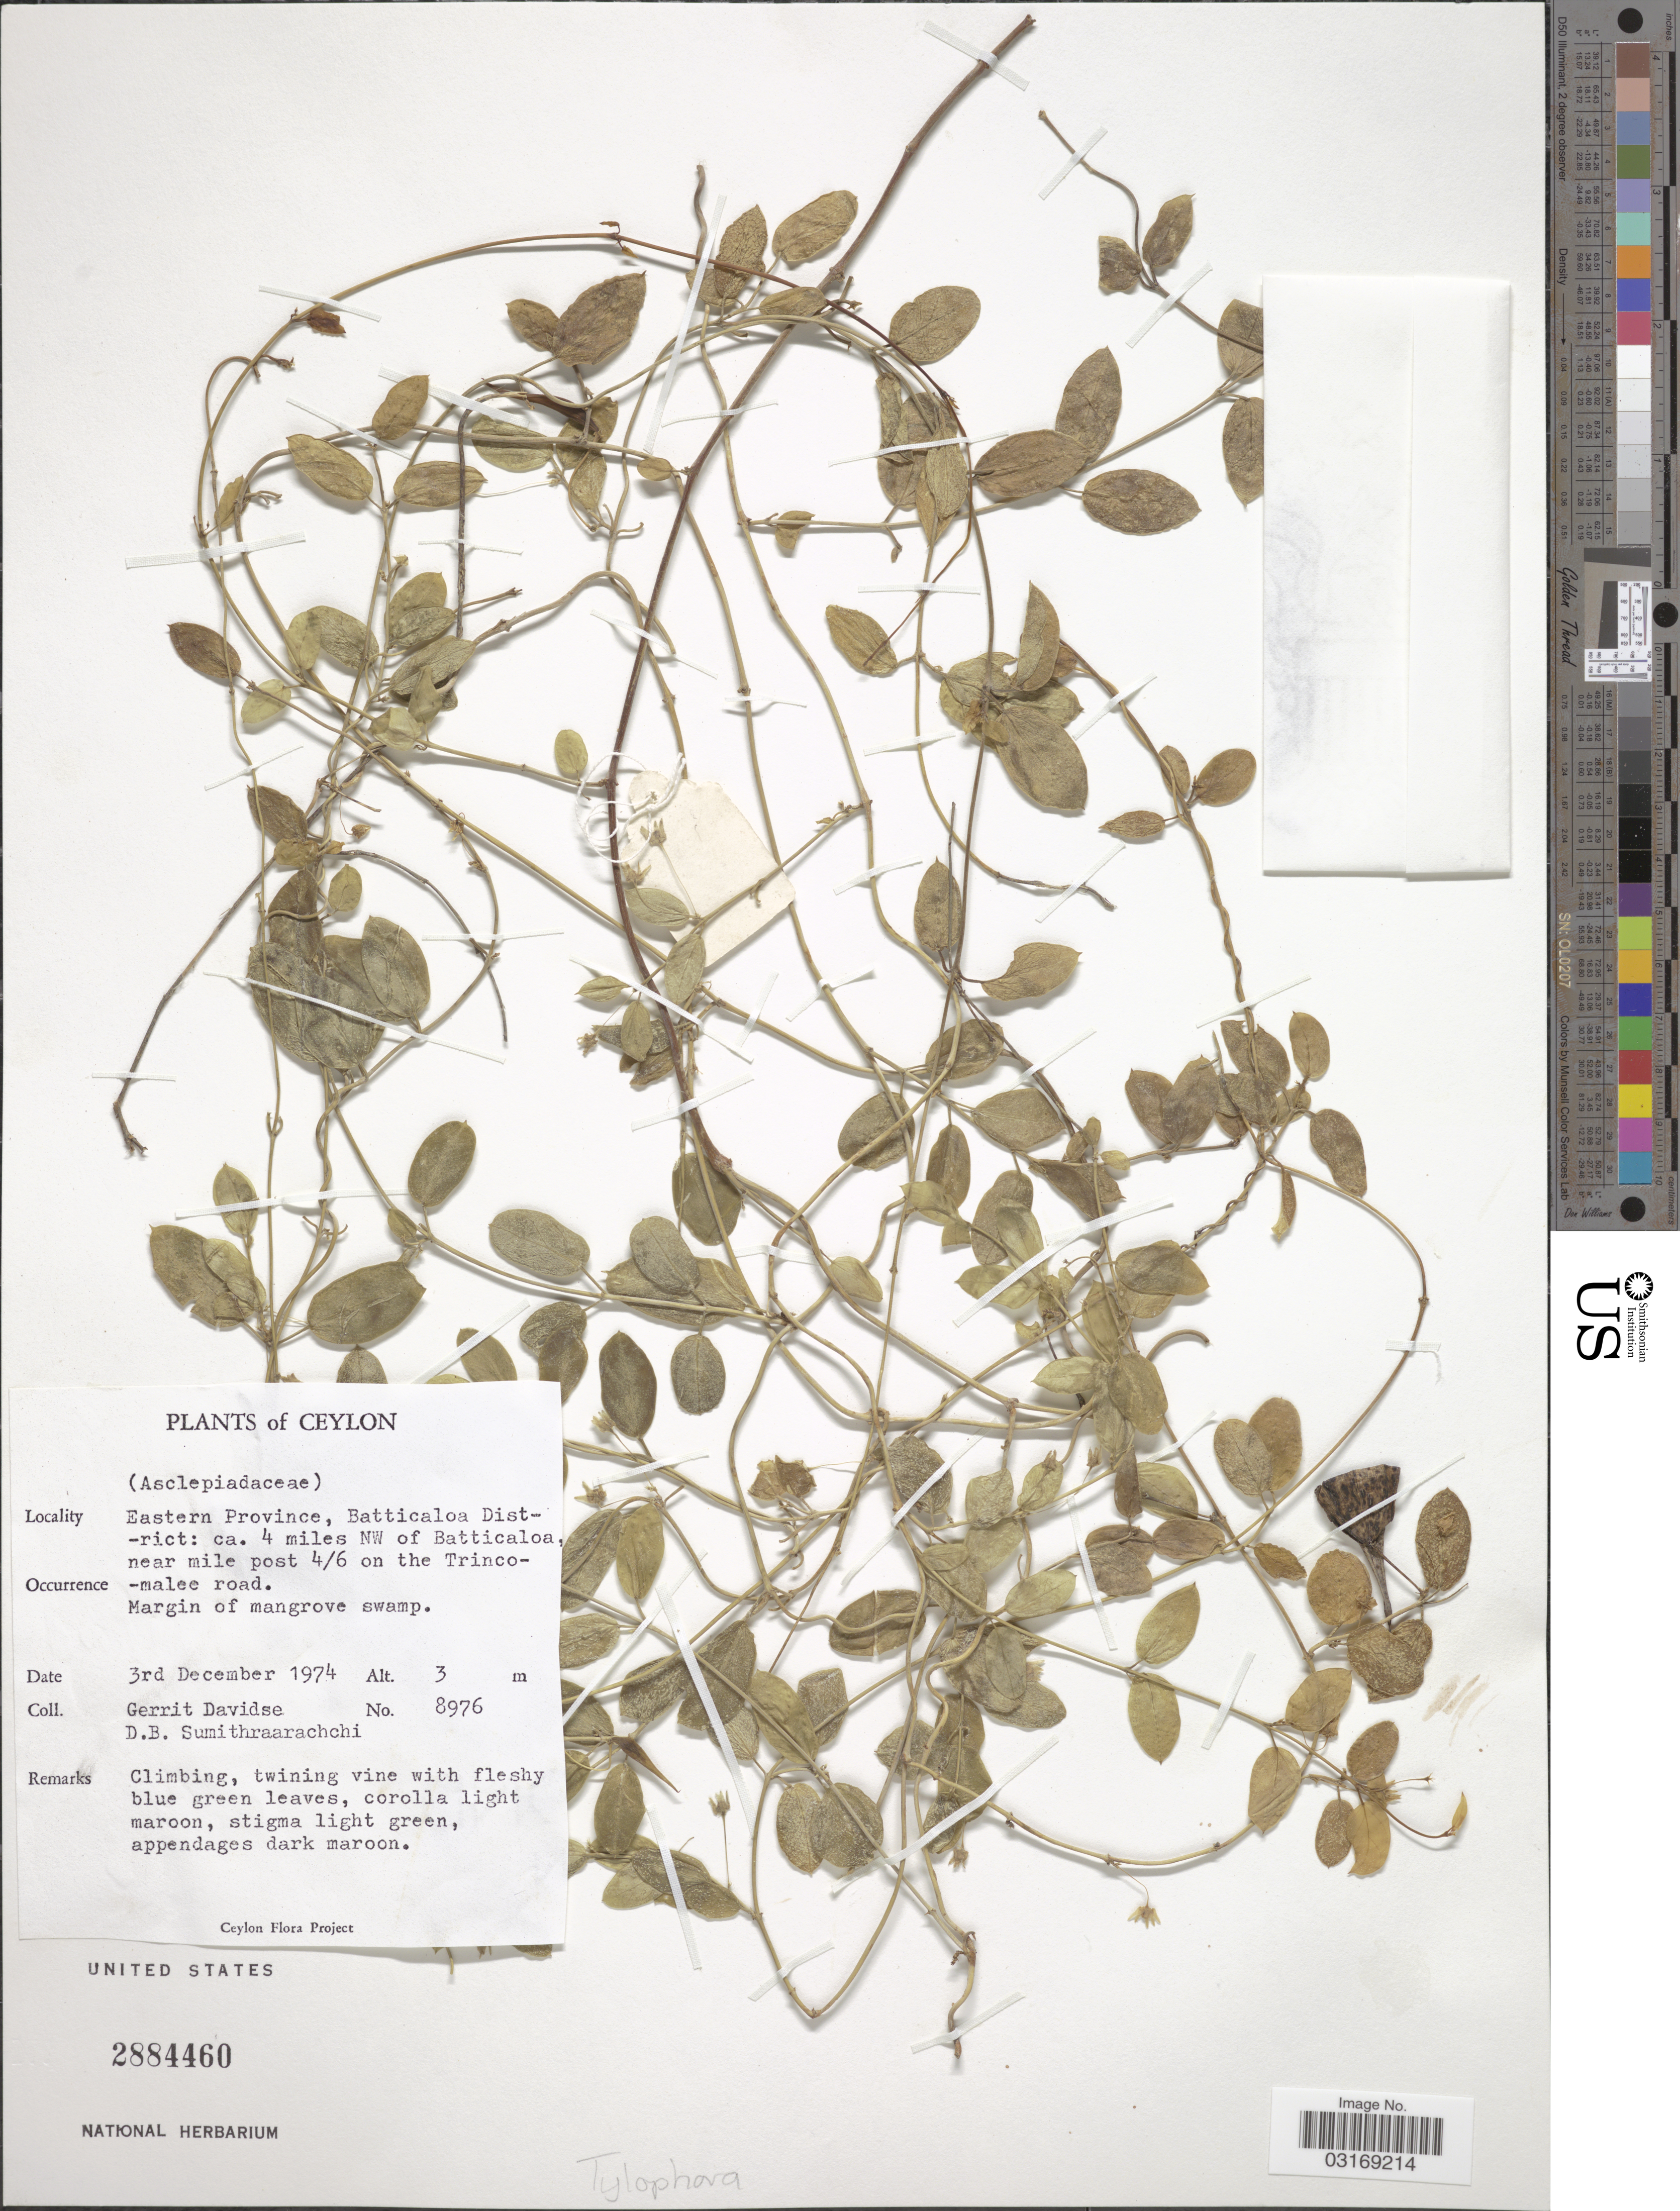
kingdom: Plantae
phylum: Tracheophyta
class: Magnoliopsida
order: Gentianales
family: Apocynaceae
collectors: G. Davidse & D. B. Sumithraarachchi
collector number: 8976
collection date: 1974-12-03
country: Sri Lanka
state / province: Eastern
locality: Ceylon. Batticaloa District: ca. 4 miles NW of Batticalao, near mile post 4/6 on the Trincomalee road.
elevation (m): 3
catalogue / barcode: US 2884460